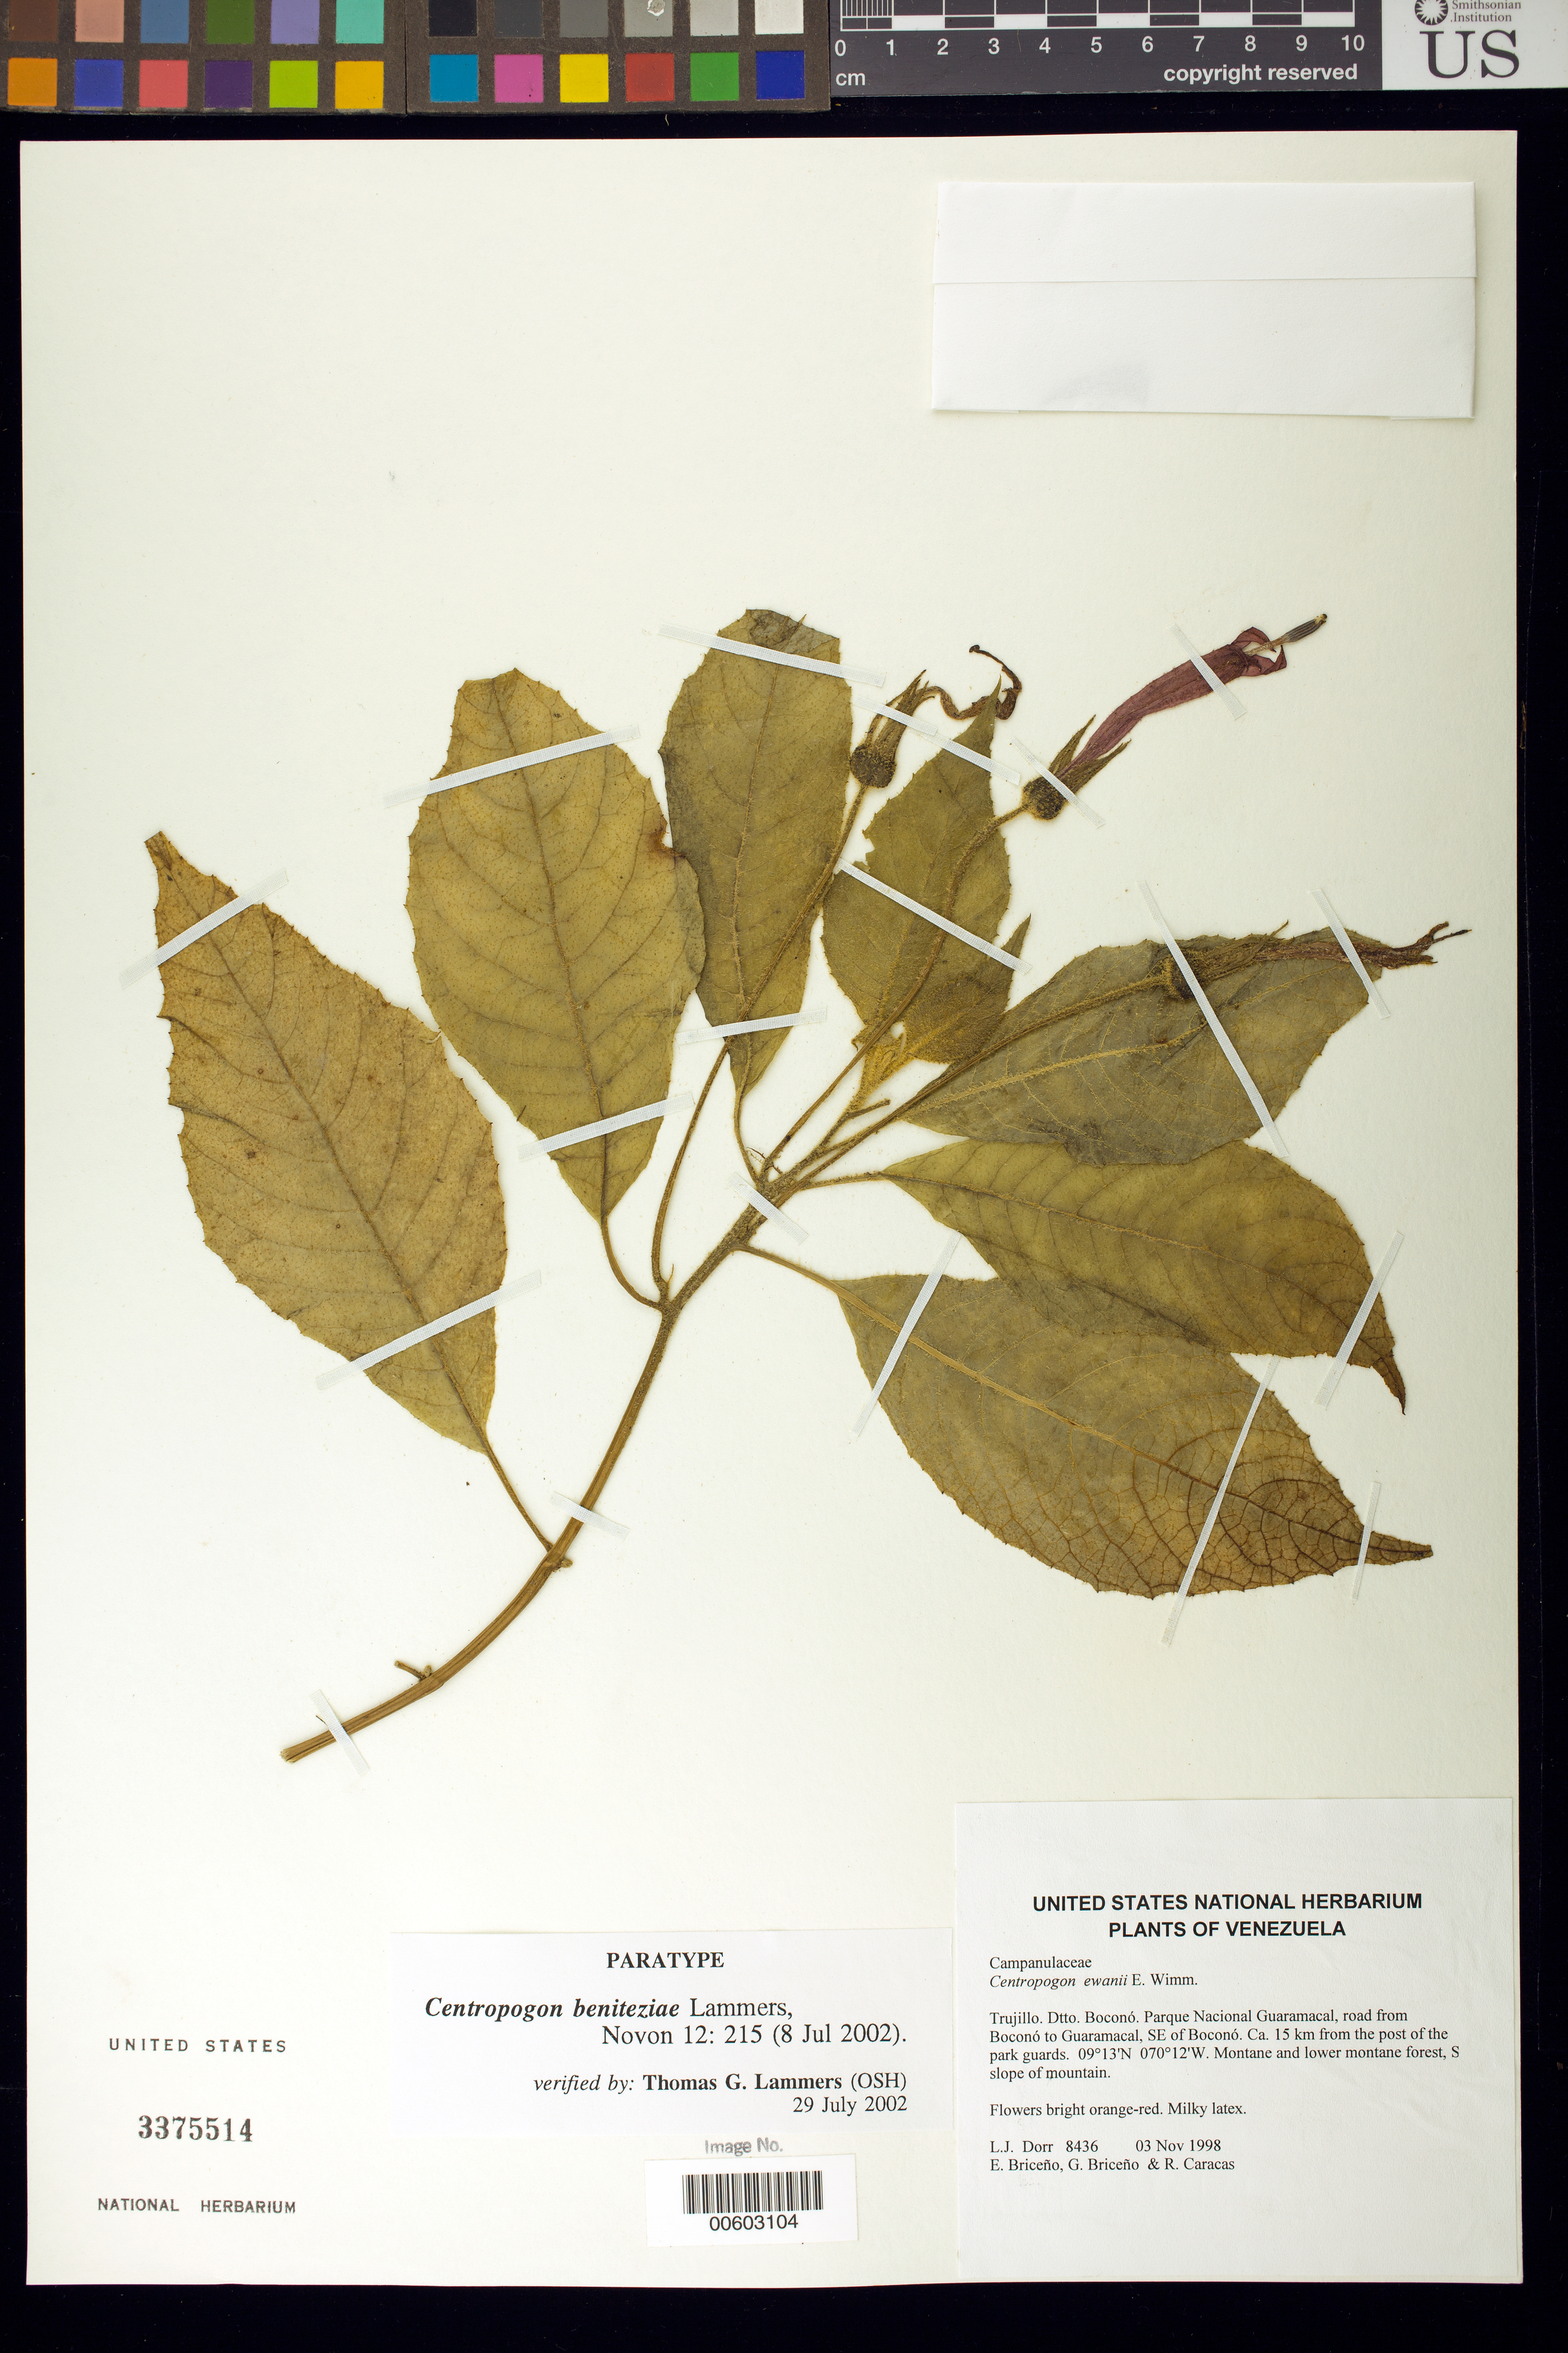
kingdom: Plantae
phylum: Tracheophyta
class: Magnoliopsida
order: Asterales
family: Campanulaceae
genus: Centropogon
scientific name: Centropogon sp.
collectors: L. J. Dorr, E. Briceño, G. Briceño & R. Caracas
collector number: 8436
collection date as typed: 03 Nov 1998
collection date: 1998-11-03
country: Venezuela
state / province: Trujillo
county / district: Boconó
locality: Parque Nacional Guaramacal, road from Boconó to Guaramacal, SE of Boconó, ca. 15 km from the post of the park guards.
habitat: Montane and lower montane forest, S slope of mountain.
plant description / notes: C, COL, CTES, F, MO, NY, OSH, PORT, US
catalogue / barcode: US 3375514